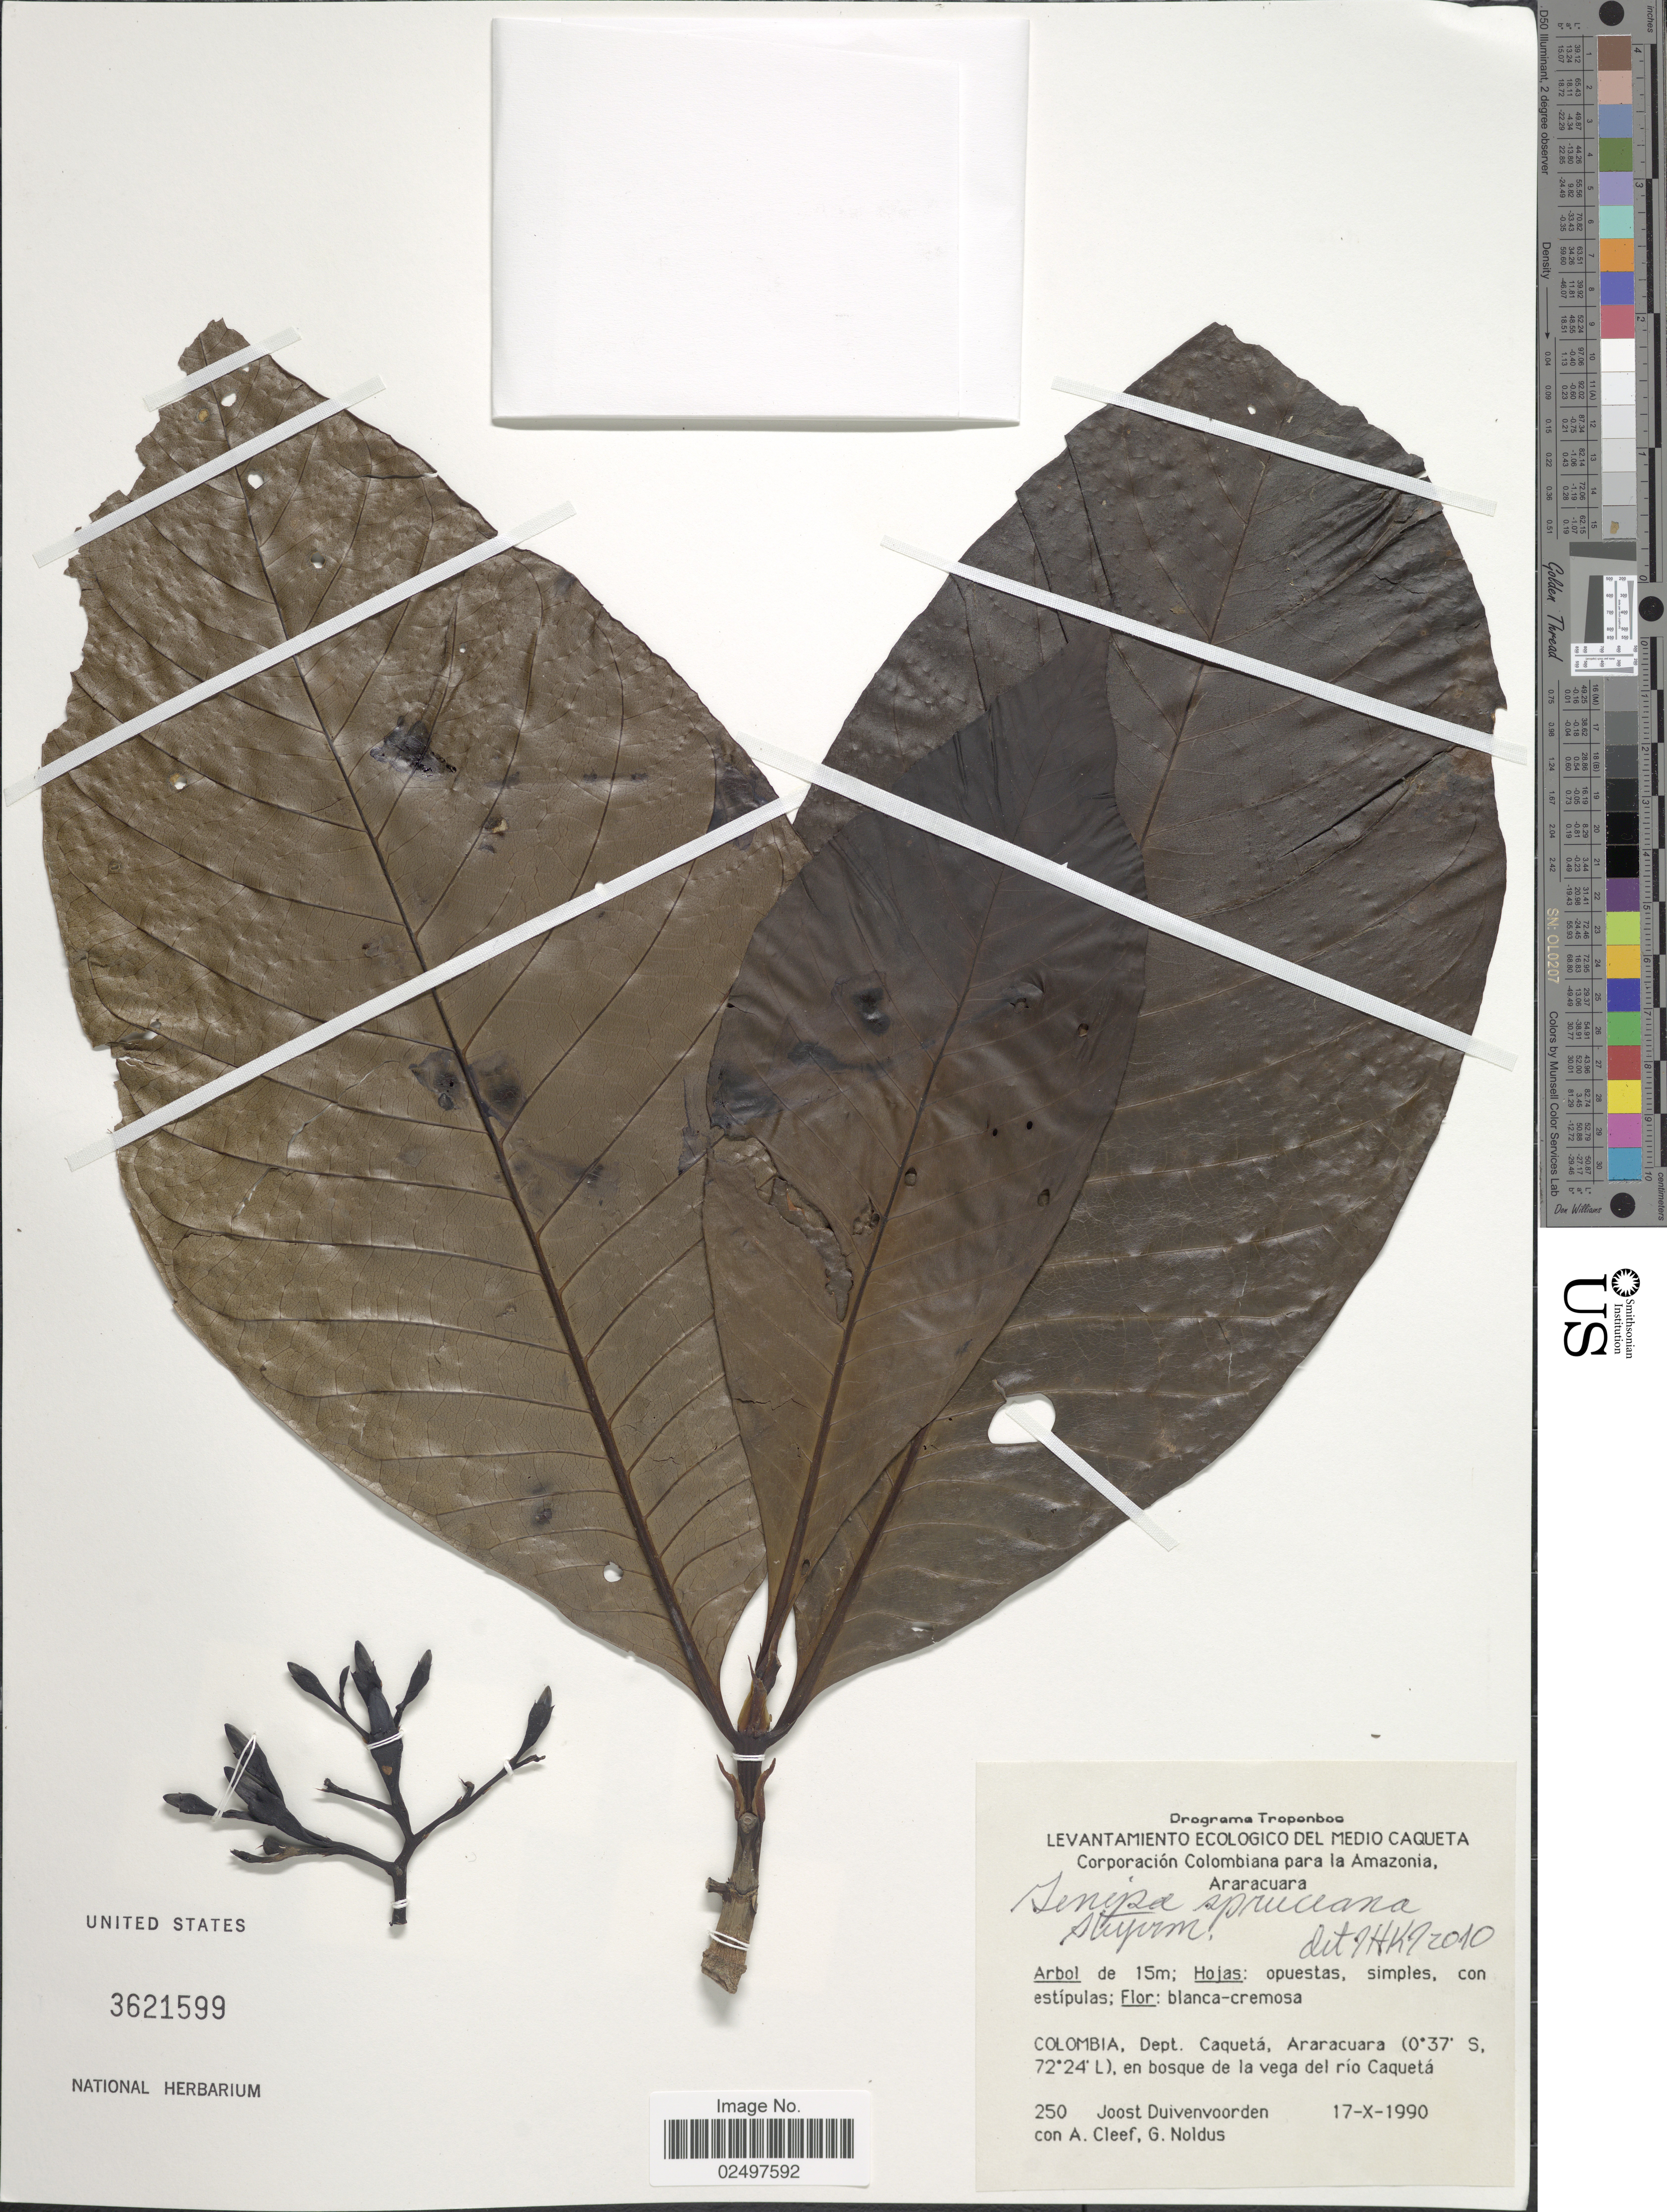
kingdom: Plantae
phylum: Tracheophyta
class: Magnoliopsida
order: Gentianales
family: Rubiaceae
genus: Genipa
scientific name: Genipa spruceana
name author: Steyerm.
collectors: J. Duivenvoorden, A. M. Cleef & G. Noldus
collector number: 250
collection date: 1990-10-17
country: Colombia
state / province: Caquetá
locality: Dept. Caqueta, Araracuara, en bosque de la vega del rio Caqueta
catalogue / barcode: US 3621599